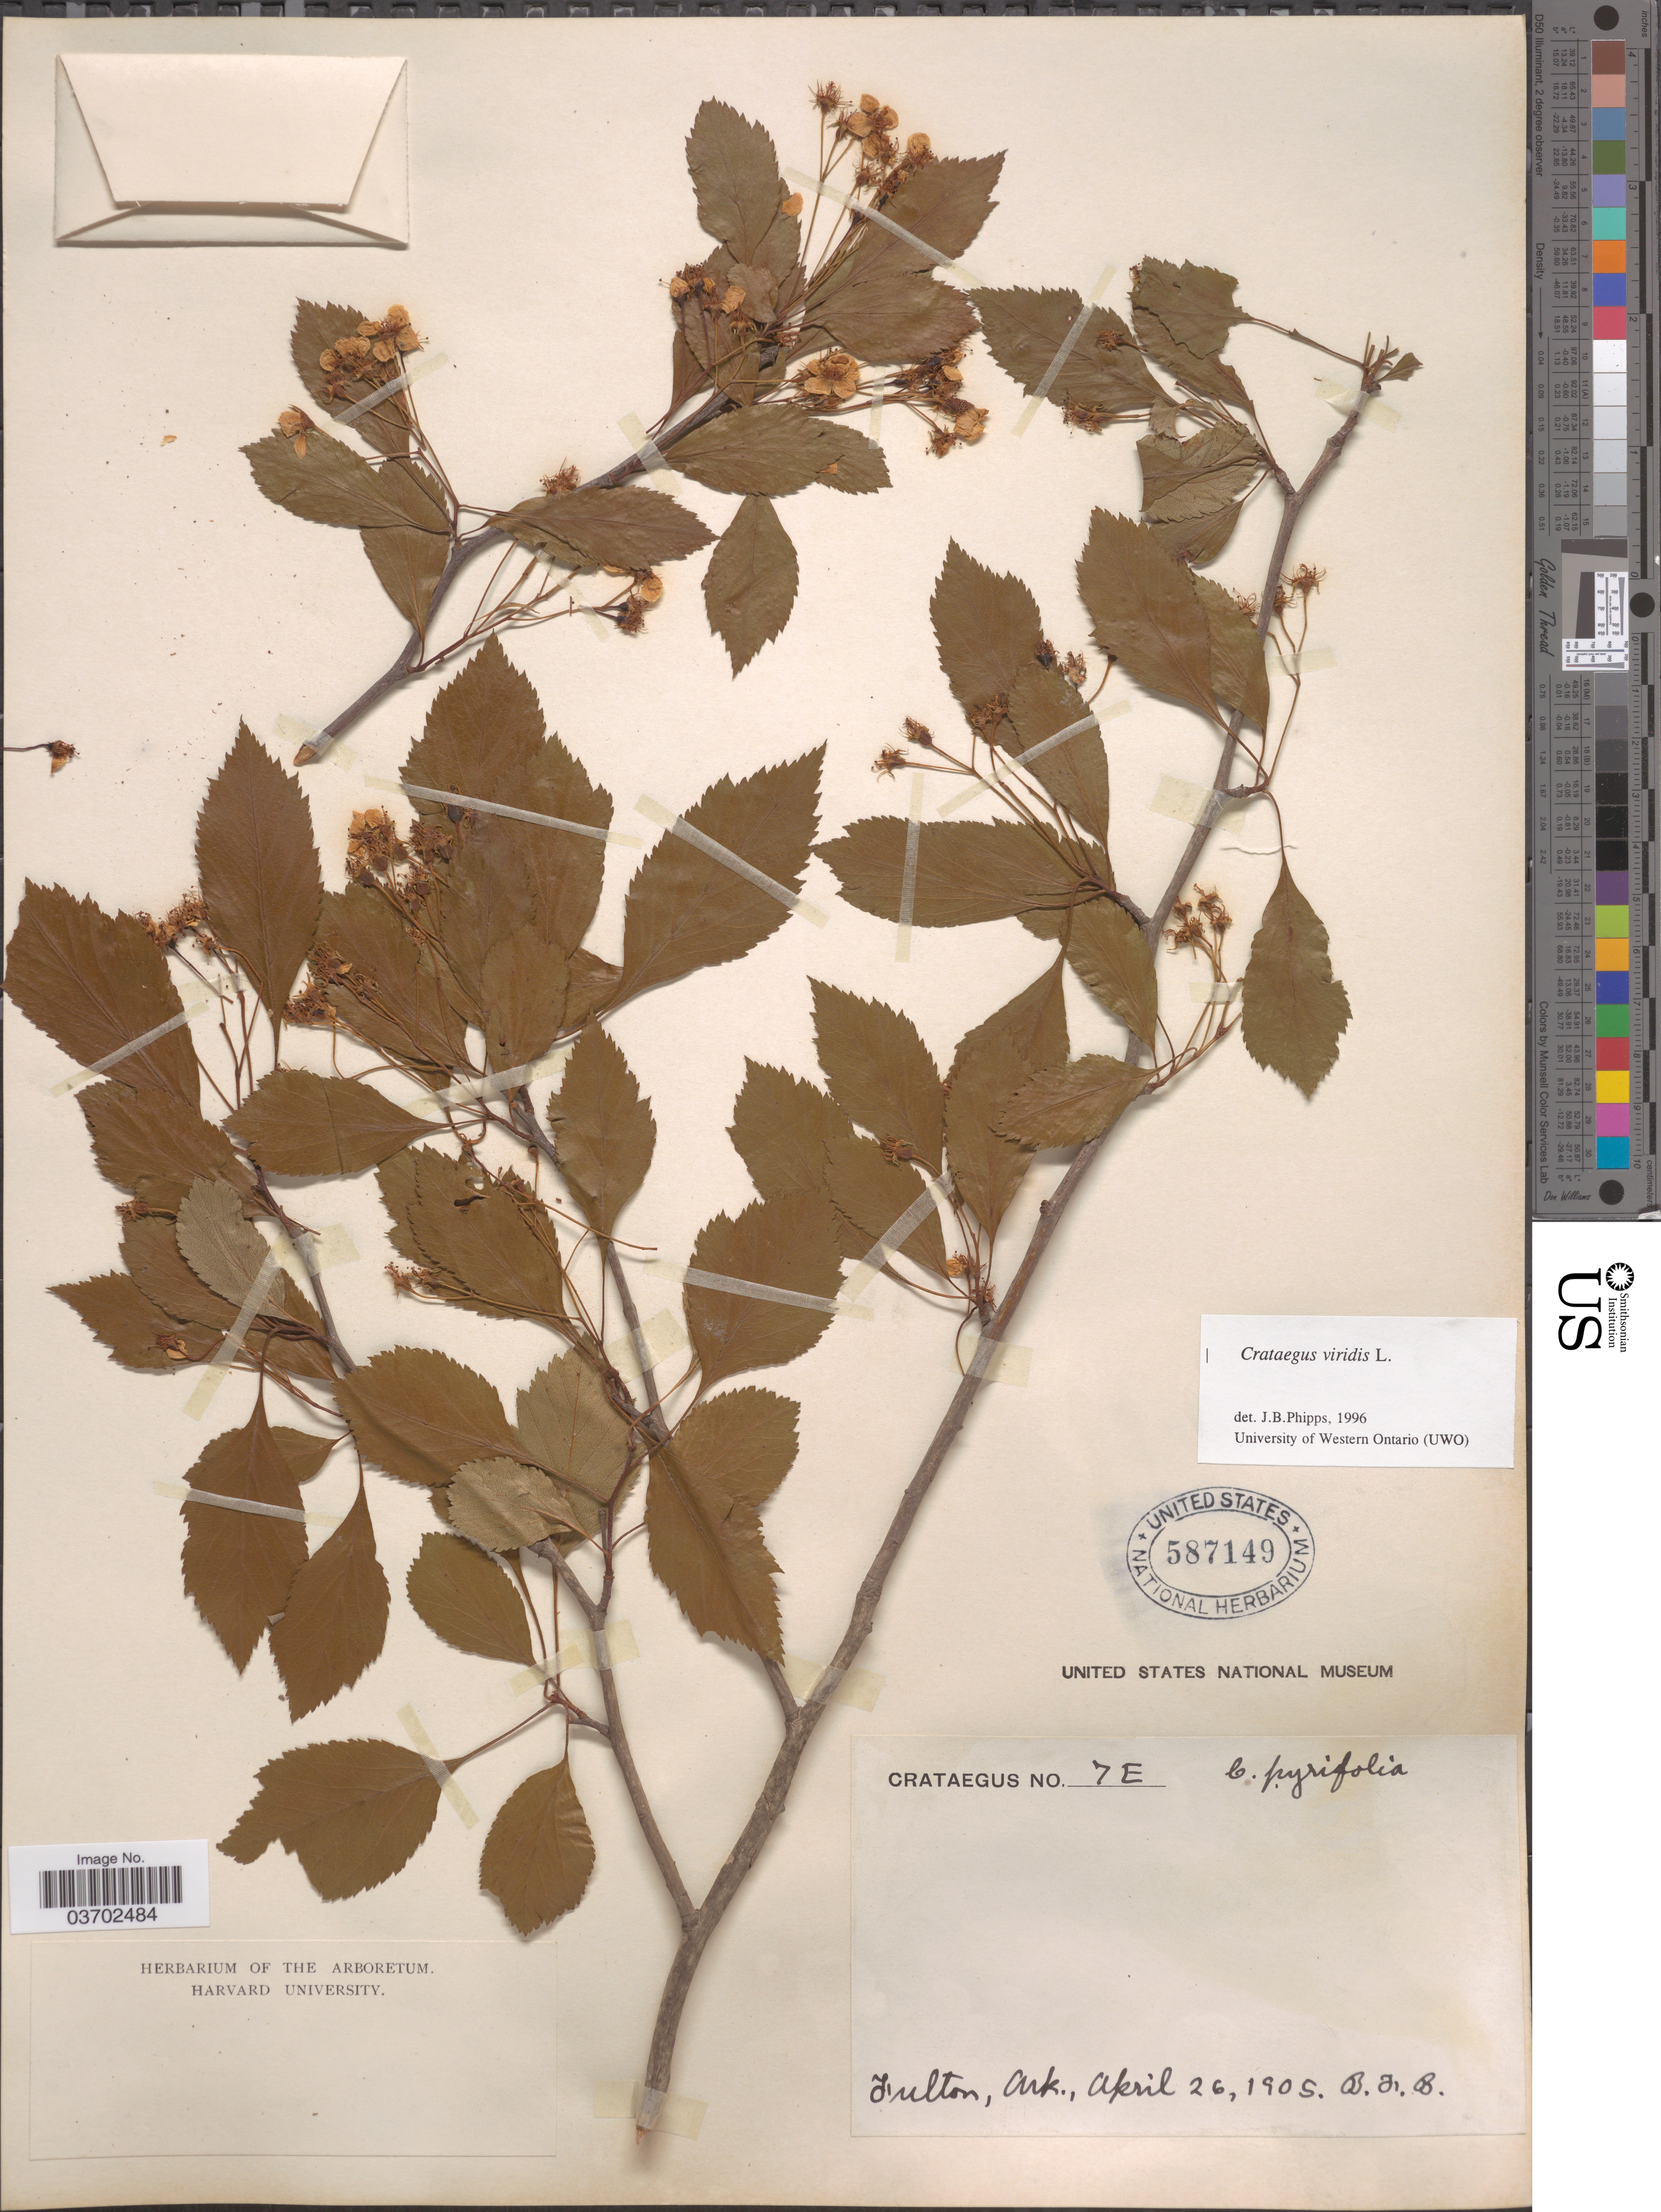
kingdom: Plantae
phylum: Tracheophyta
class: Magnoliopsida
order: Rosales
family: Rosaceae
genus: Crataegus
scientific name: Crataegus viridis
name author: L.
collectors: B. F. B.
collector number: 7E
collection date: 1905-04-26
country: United States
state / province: Arkansas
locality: Fulton.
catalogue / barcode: US 587149